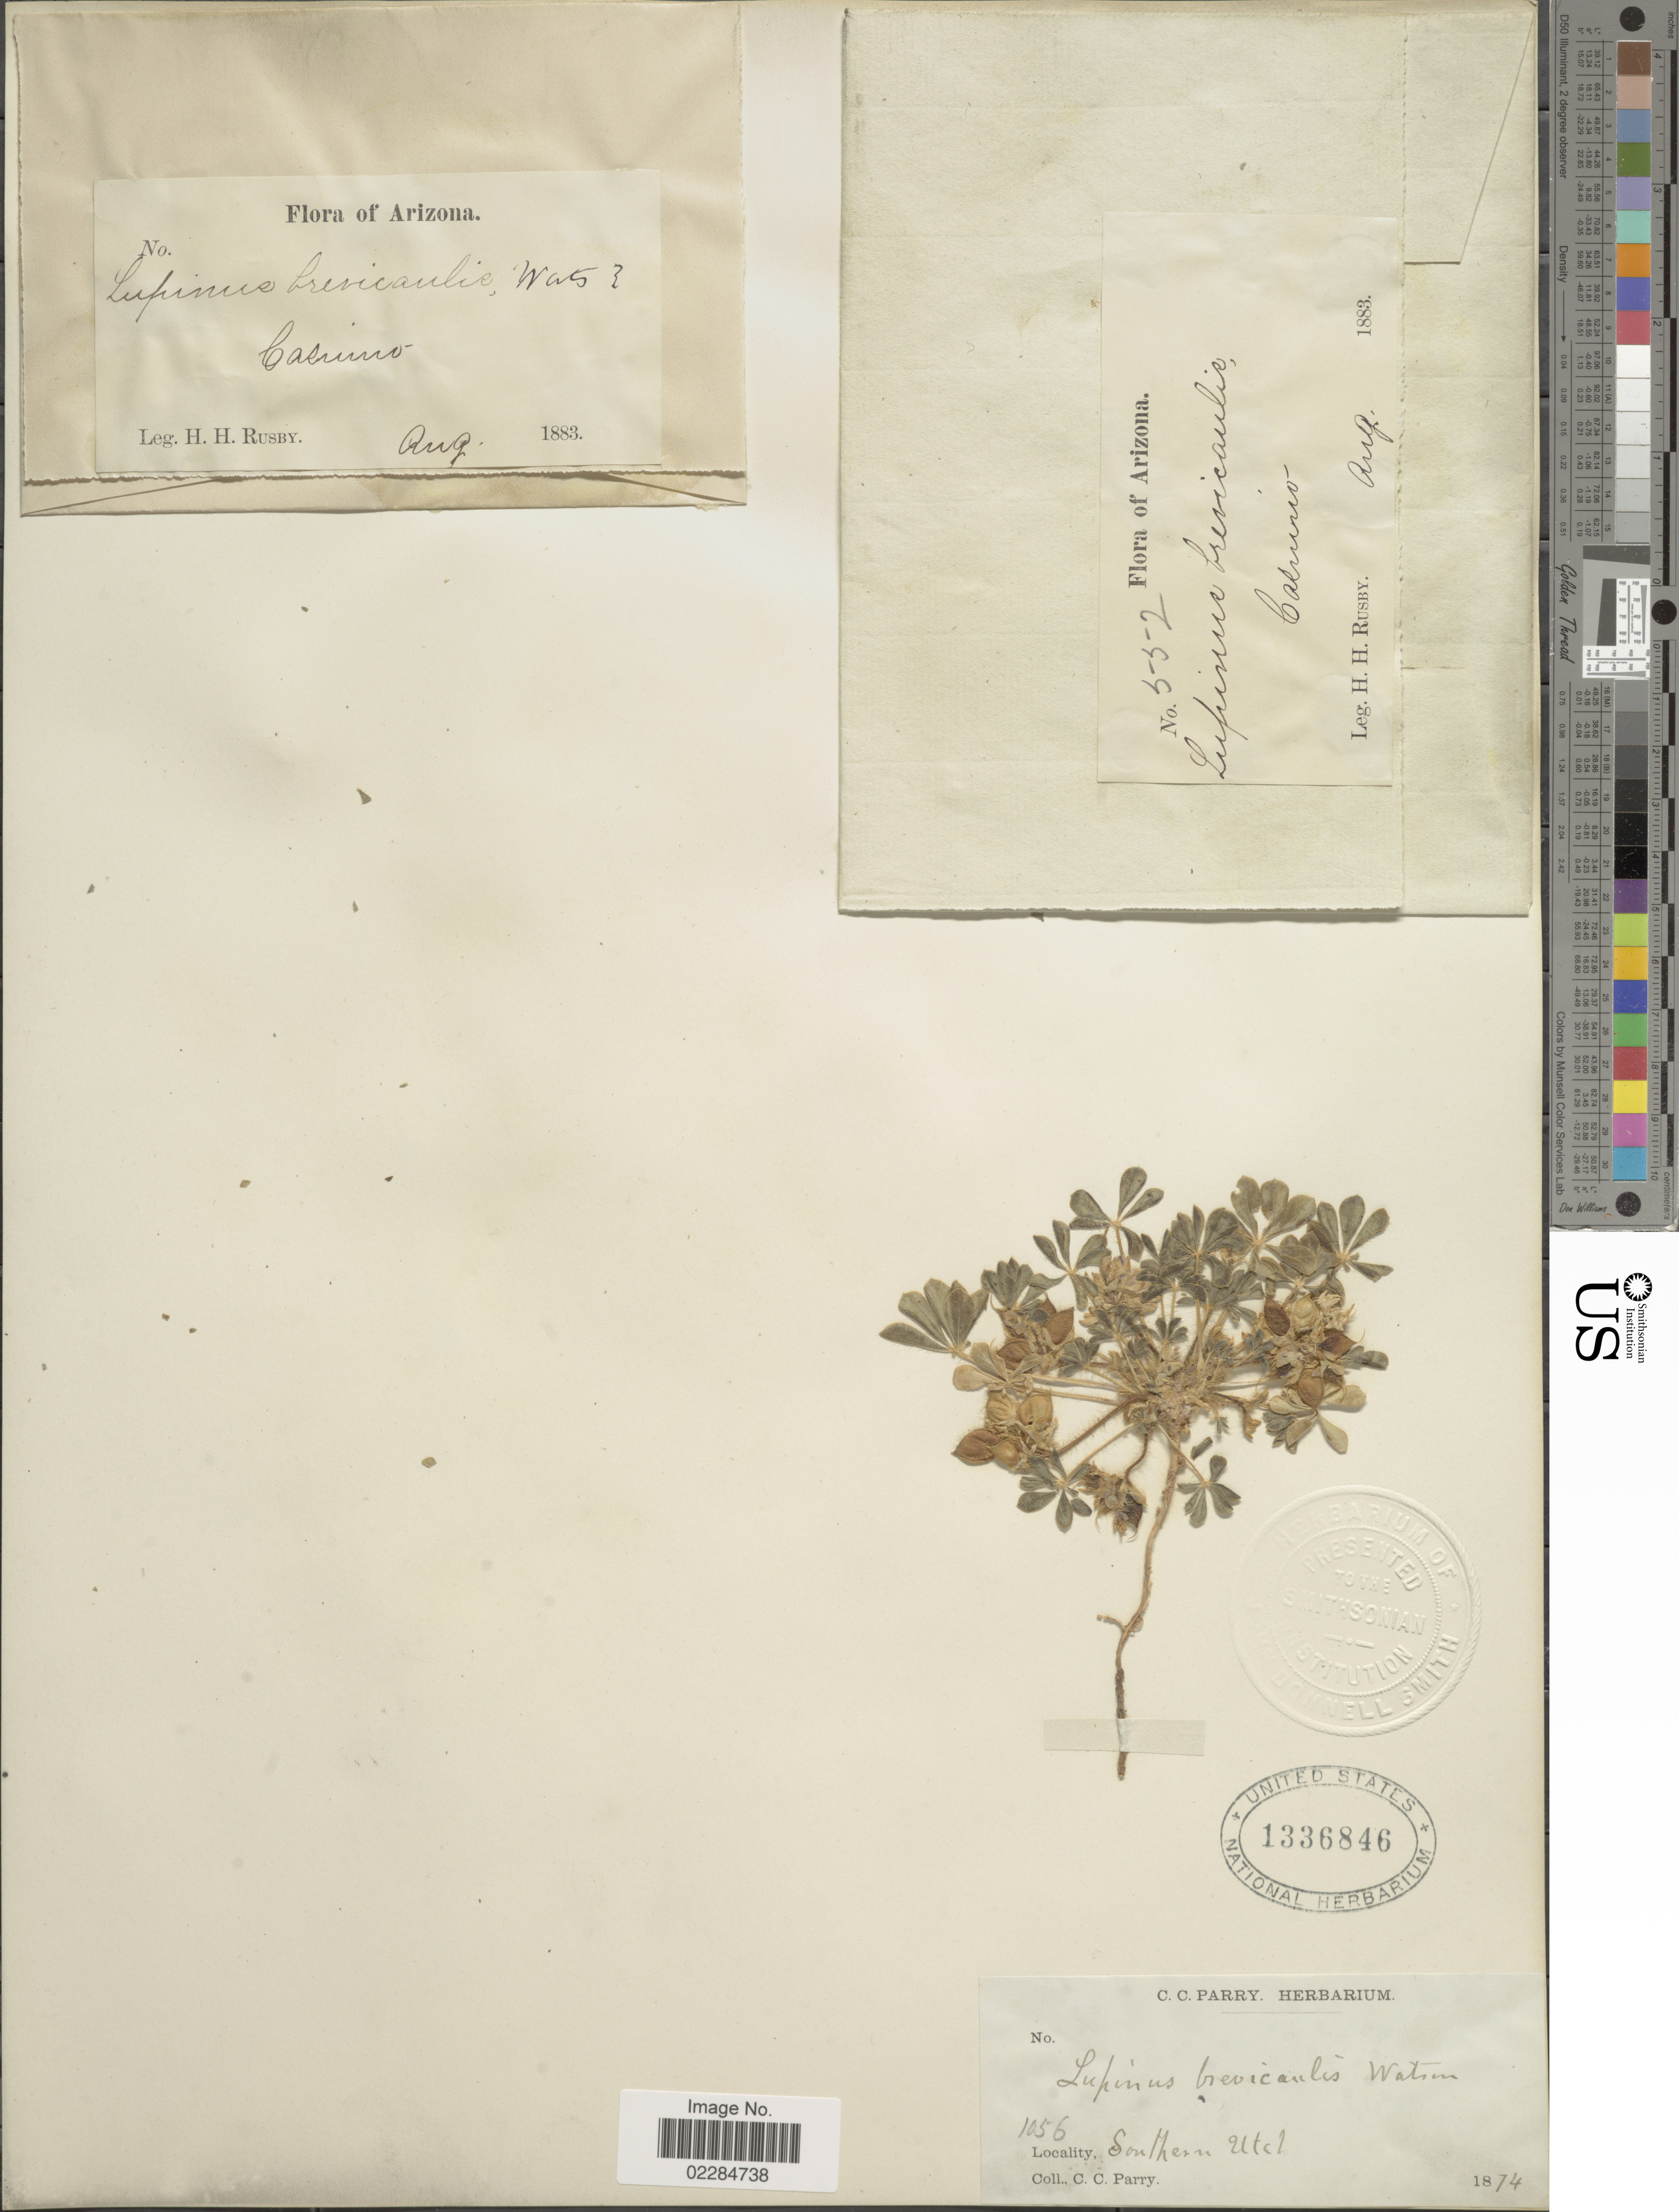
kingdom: Plantae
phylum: Tracheophyta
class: Magnoliopsida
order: Fabales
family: Fabaceae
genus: Lupinus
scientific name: Lupinus brevicaulis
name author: S. Watson in C. King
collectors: H. H. Rusby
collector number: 552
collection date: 1883-08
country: United States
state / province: Arizona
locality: Casnino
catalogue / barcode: US 1336846